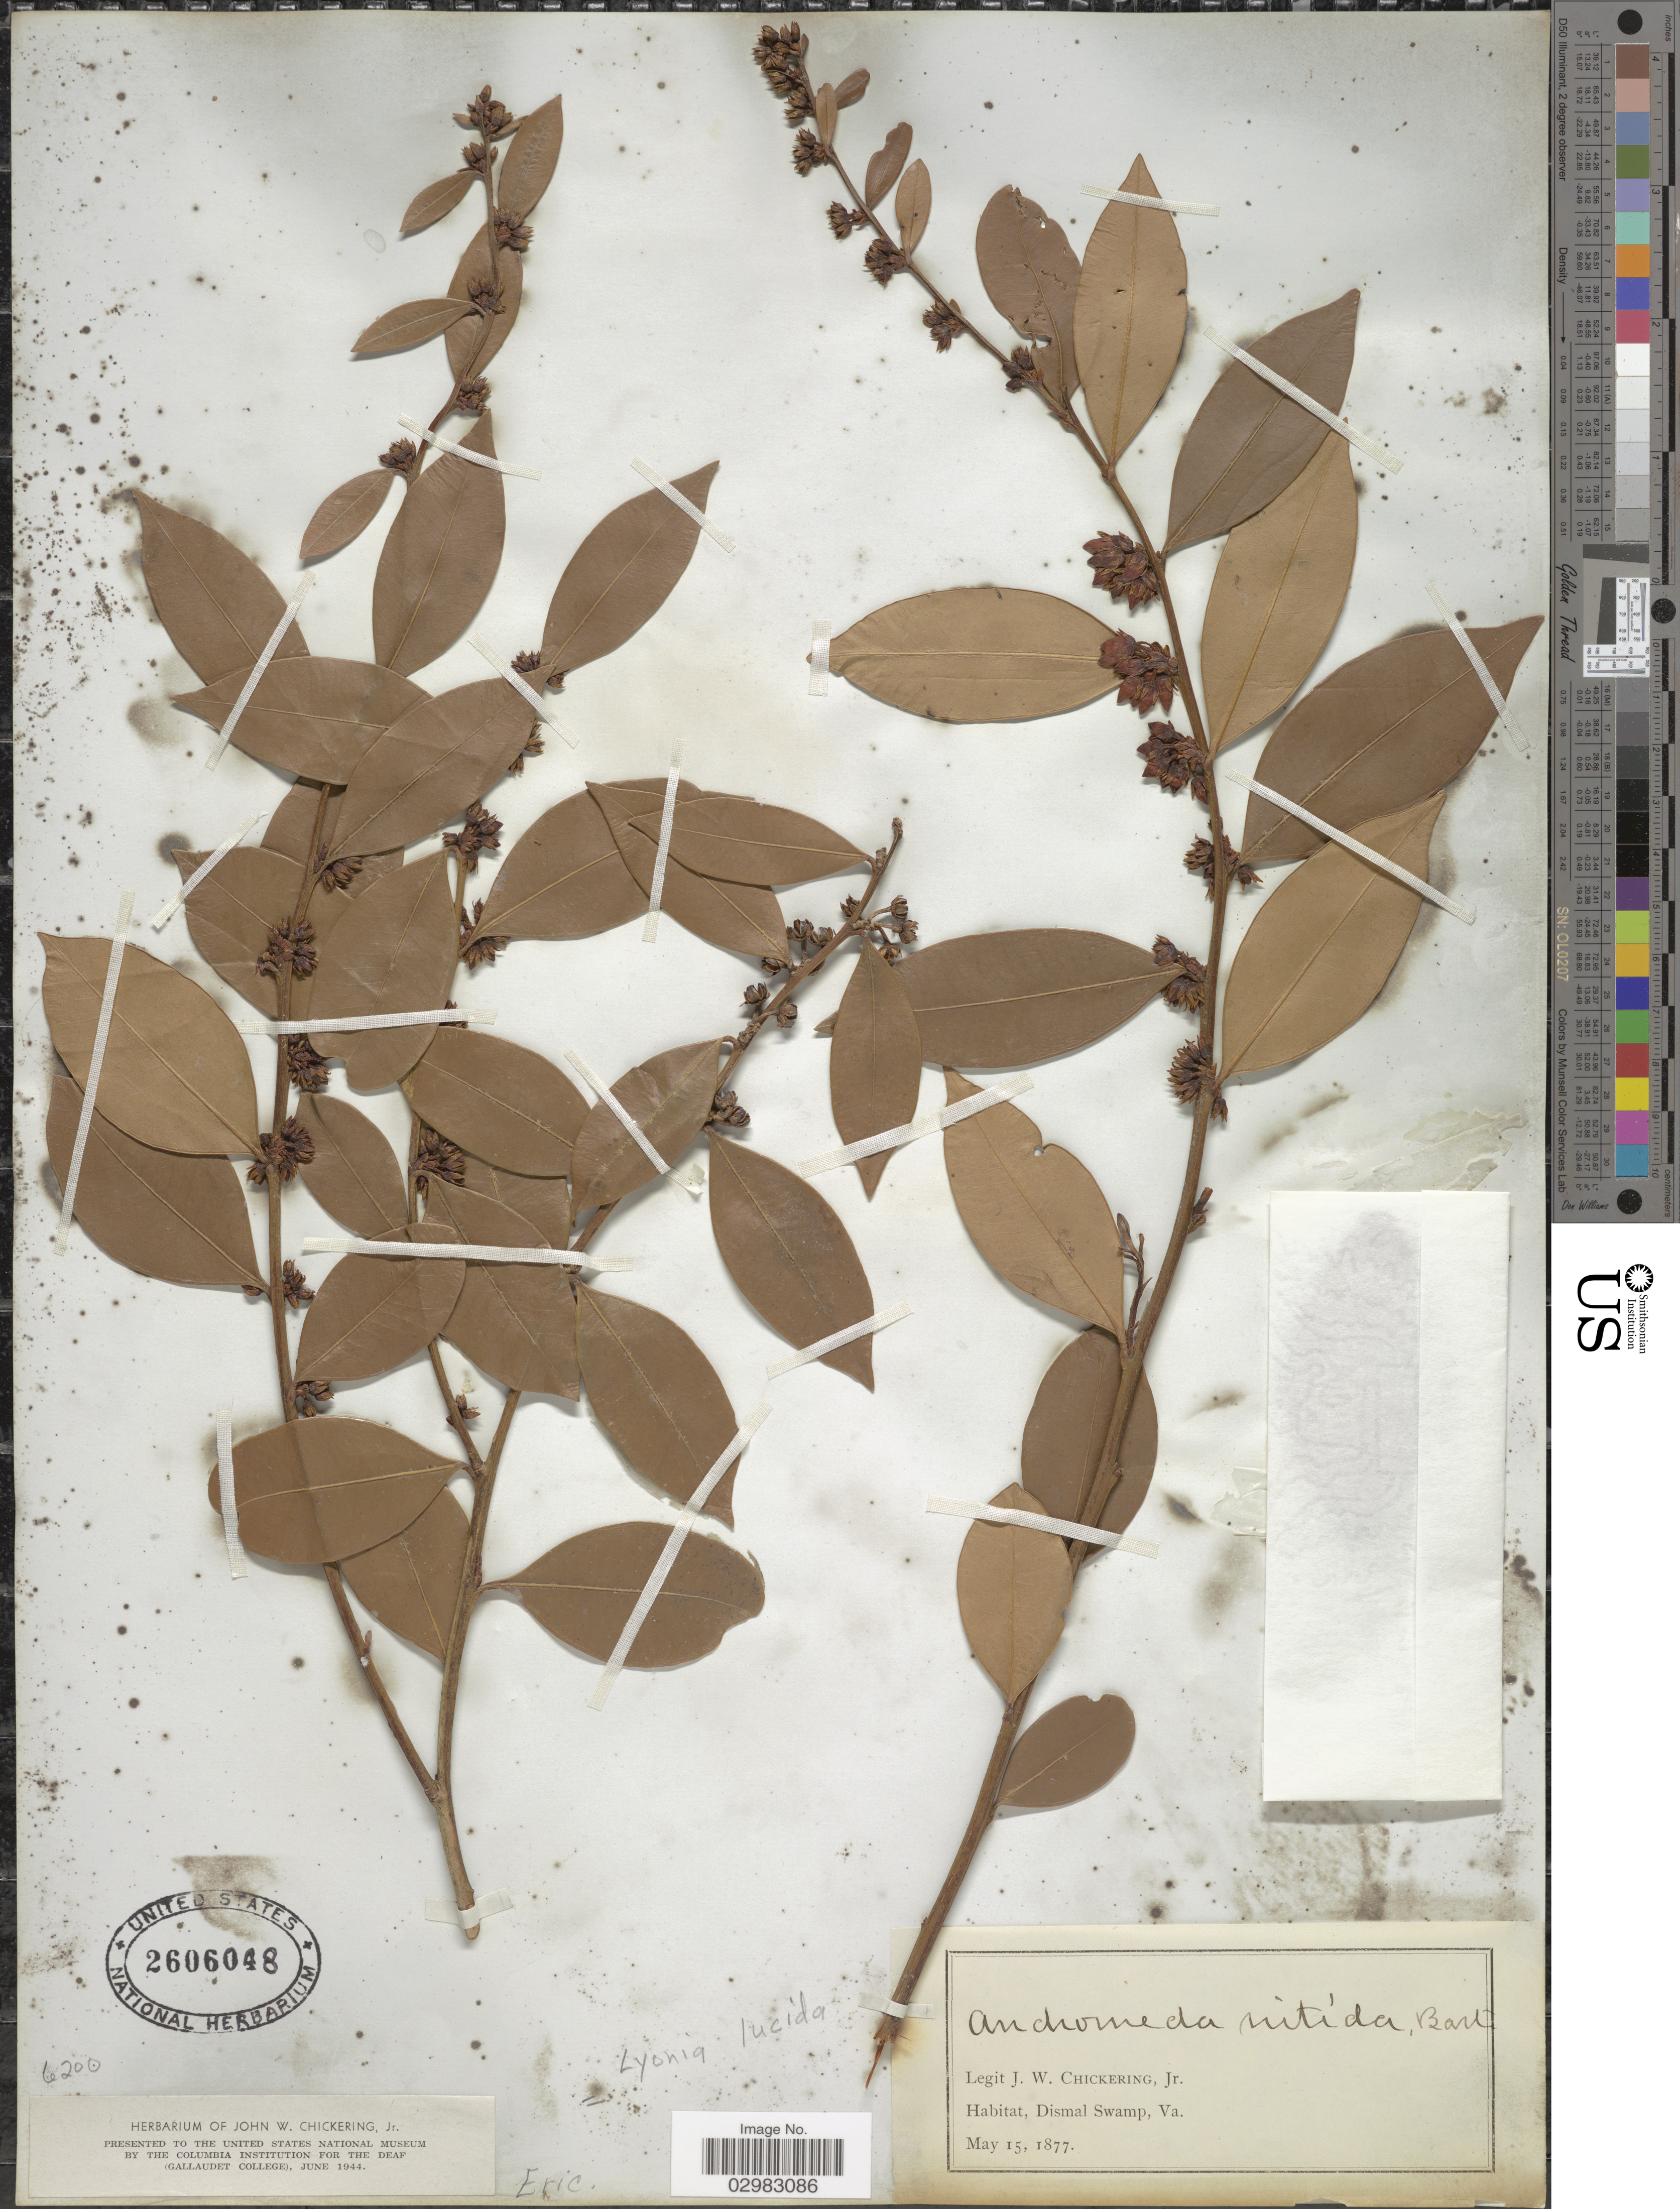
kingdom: Plantae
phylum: Tracheophyta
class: Magnoliopsida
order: Ericales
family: Ericaceae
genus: Lyonia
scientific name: Lyonia lucida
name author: K. Koch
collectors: J. W. Chickering Jr.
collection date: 1877-05-15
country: United States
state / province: Virginia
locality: Dismal Swamp, Va.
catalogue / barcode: US 2606048